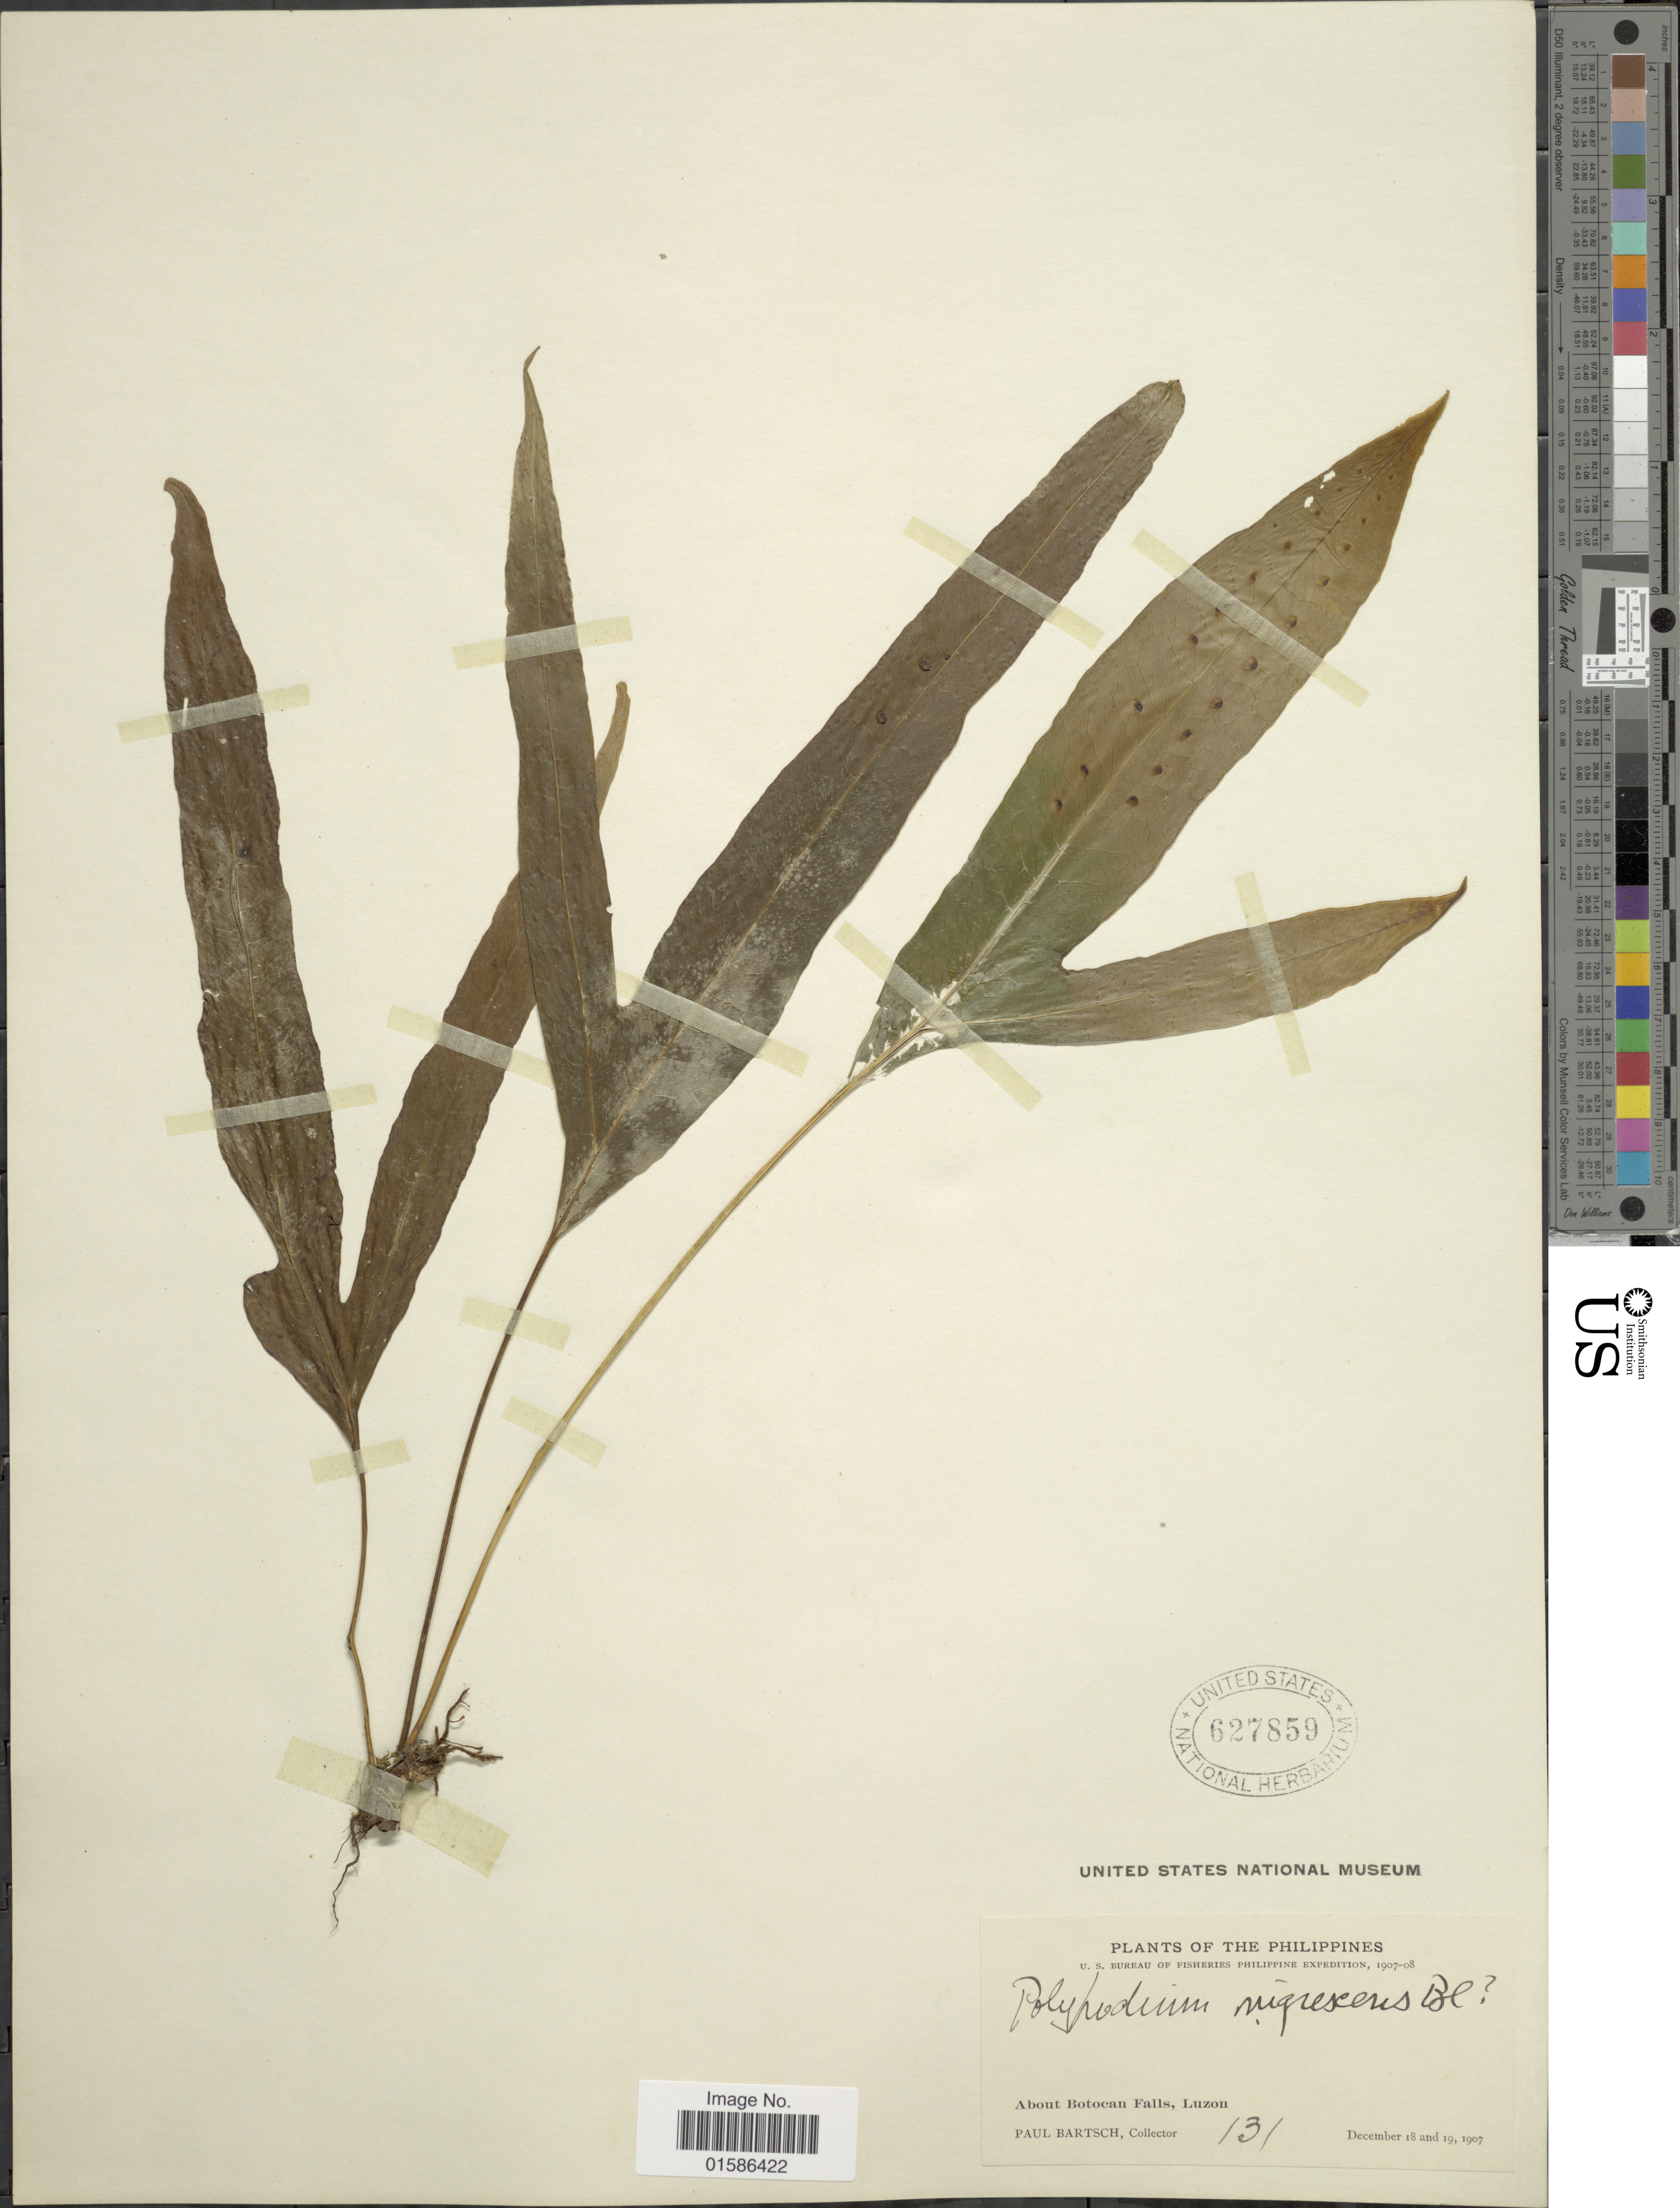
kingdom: Plantae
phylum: Tracheophyta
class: Polypodiopsida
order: Polypodiales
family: Polypodiaceae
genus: Microsorum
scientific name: Microsorum membranifolium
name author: (R. Br.) Ching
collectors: P. Bartsch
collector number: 131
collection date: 1907-12-18/1907-12-19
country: Philippines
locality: About Botocan Falls, Luzon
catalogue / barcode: US 627859